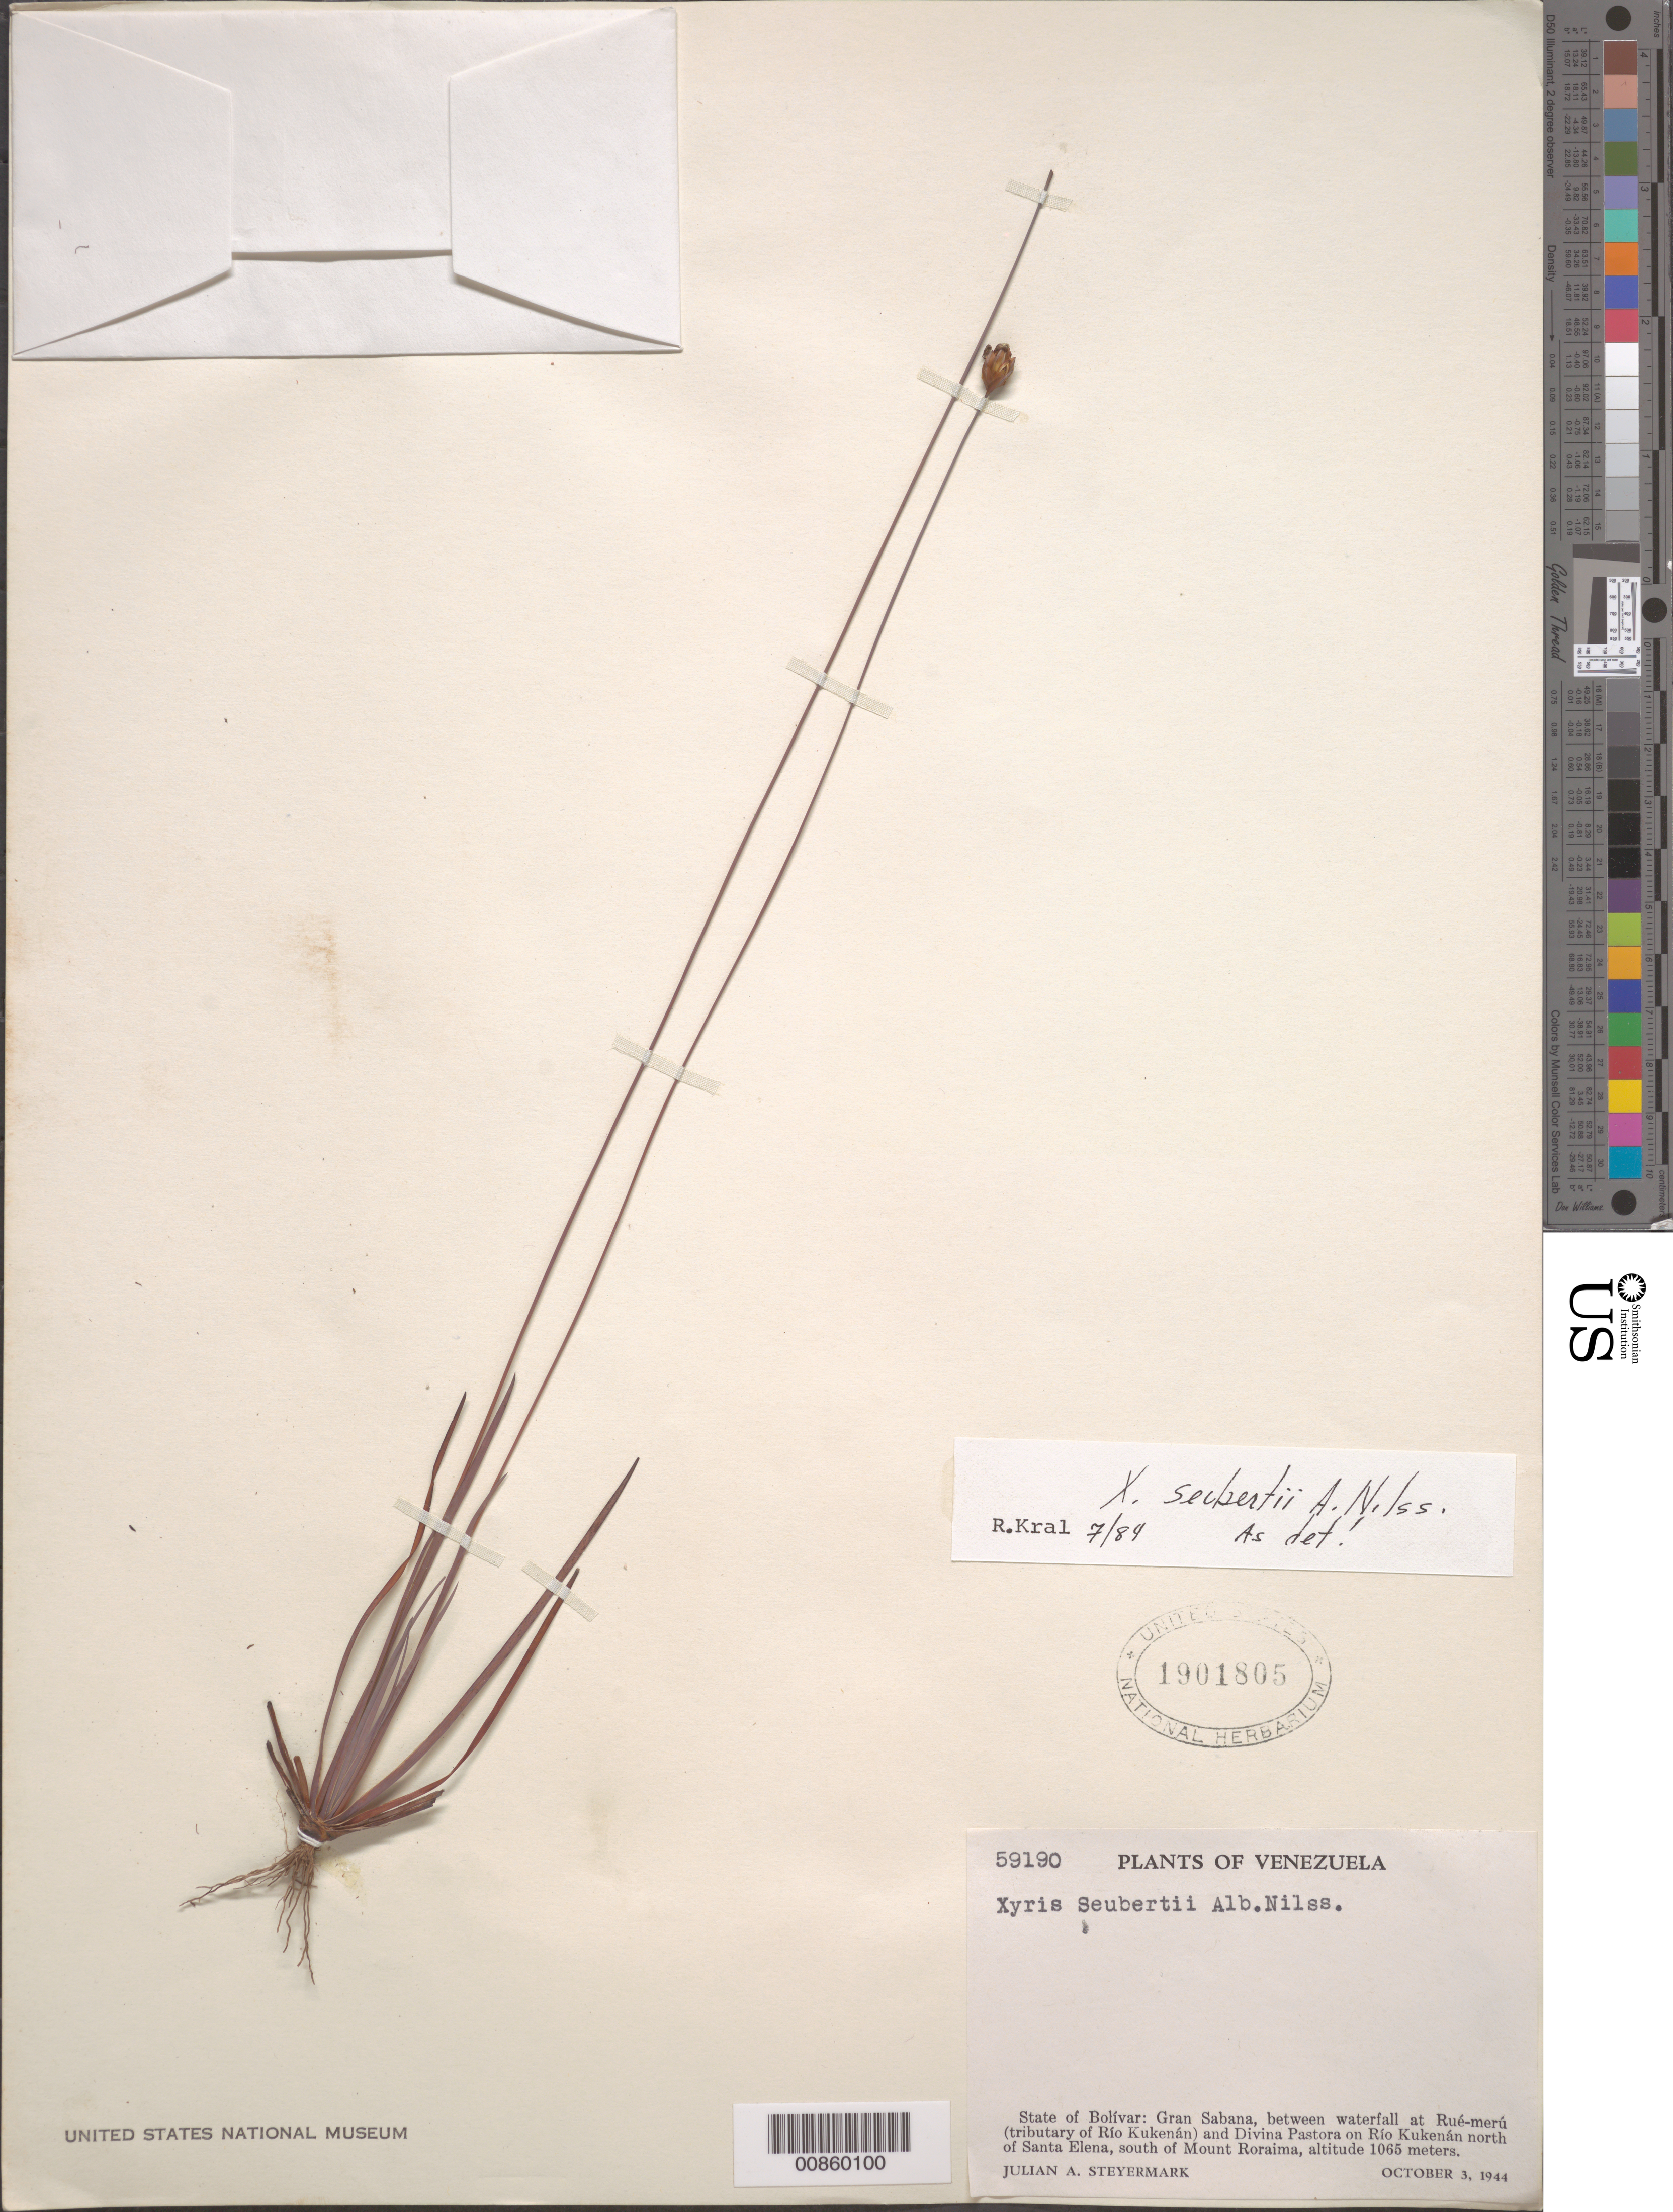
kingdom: Plantae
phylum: Tracheophyta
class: Liliopsida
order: Poales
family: Xyridaceae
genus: Xyris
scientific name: Xyris seubertii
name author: L.A. Nilsson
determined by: Kral, Robert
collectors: J. Steyermark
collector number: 59190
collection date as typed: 3-Oct-44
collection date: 1944-10-03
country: Venezuela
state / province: Bolívar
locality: Gran Sabana, between waterfall at Rué-merú (trib of Río Kukenán) and Divina Pastora on Río Kukenán, north of Santa Elena, south of Mount Roraima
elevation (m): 1065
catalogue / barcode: US 1901805